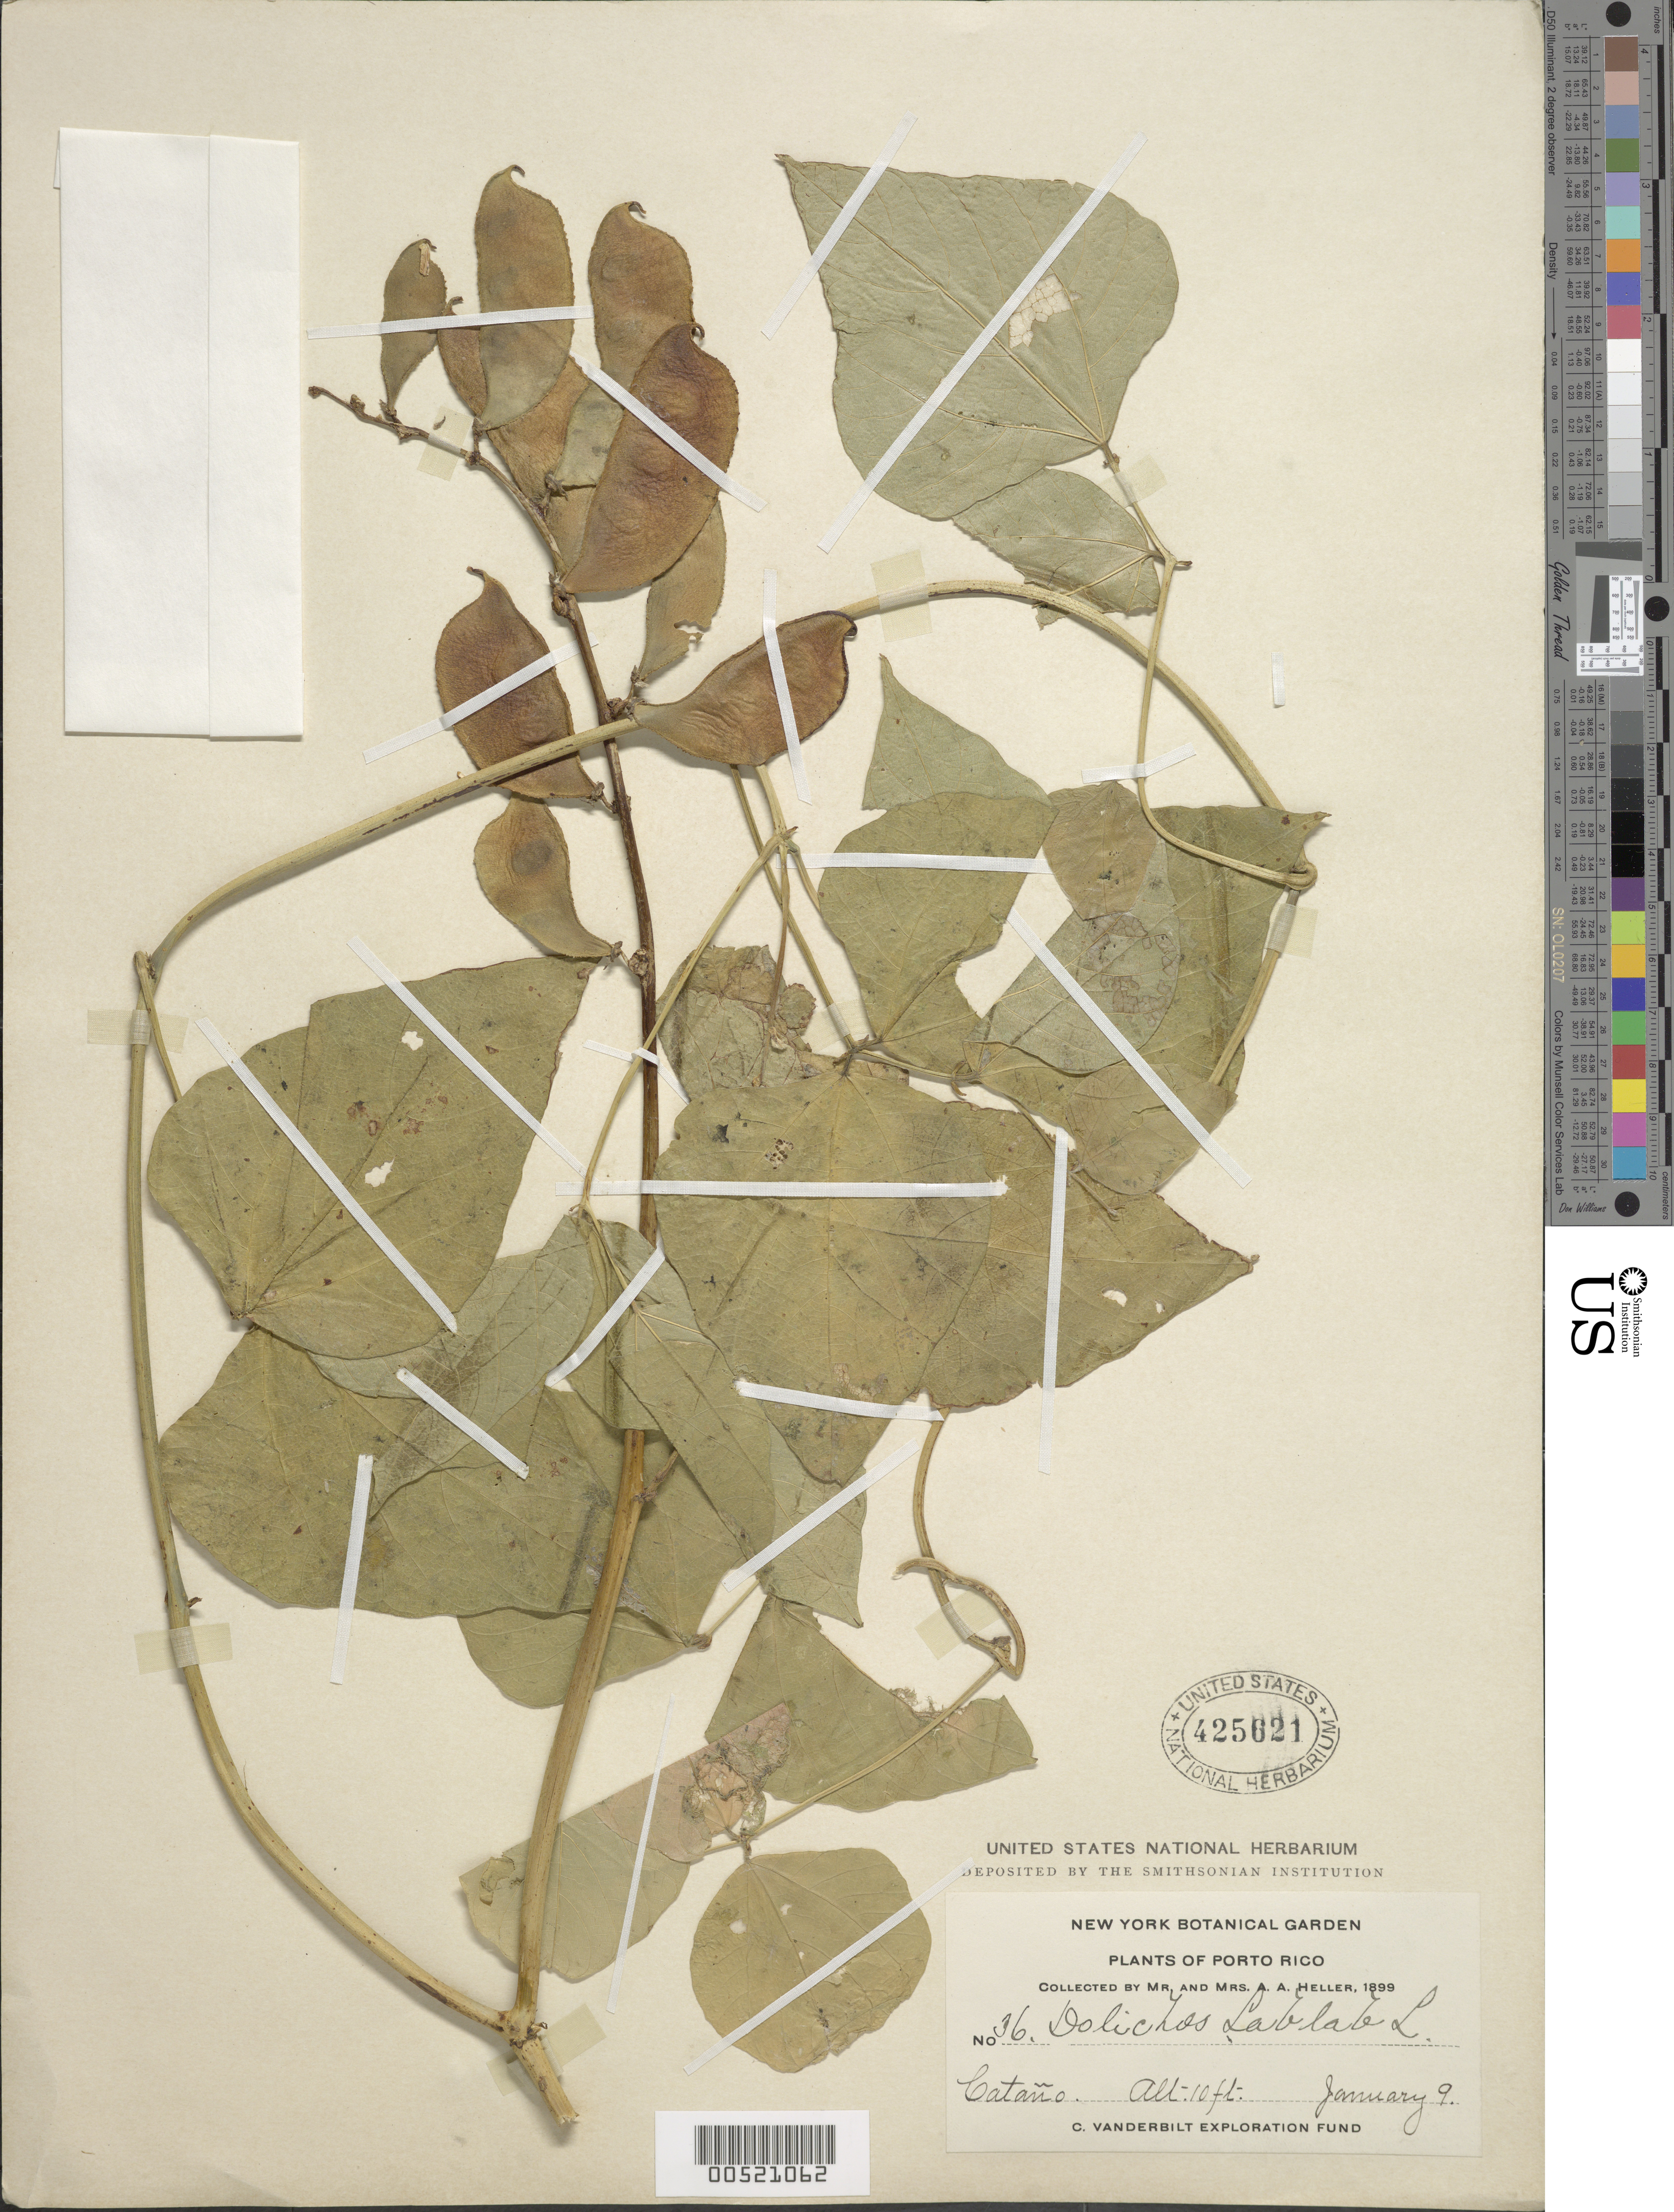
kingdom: Plantae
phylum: Tracheophyta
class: Magnoliopsida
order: Fabales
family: Fabaceae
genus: Lablab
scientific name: Lablab purpureus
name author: (L.) Sweet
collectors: A. A. Heller & E. G. Heller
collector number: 36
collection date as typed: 09 Jan 1899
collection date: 1899-01-09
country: Puerto Rico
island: Greater Antilles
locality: Cataño.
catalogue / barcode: US 425621-2